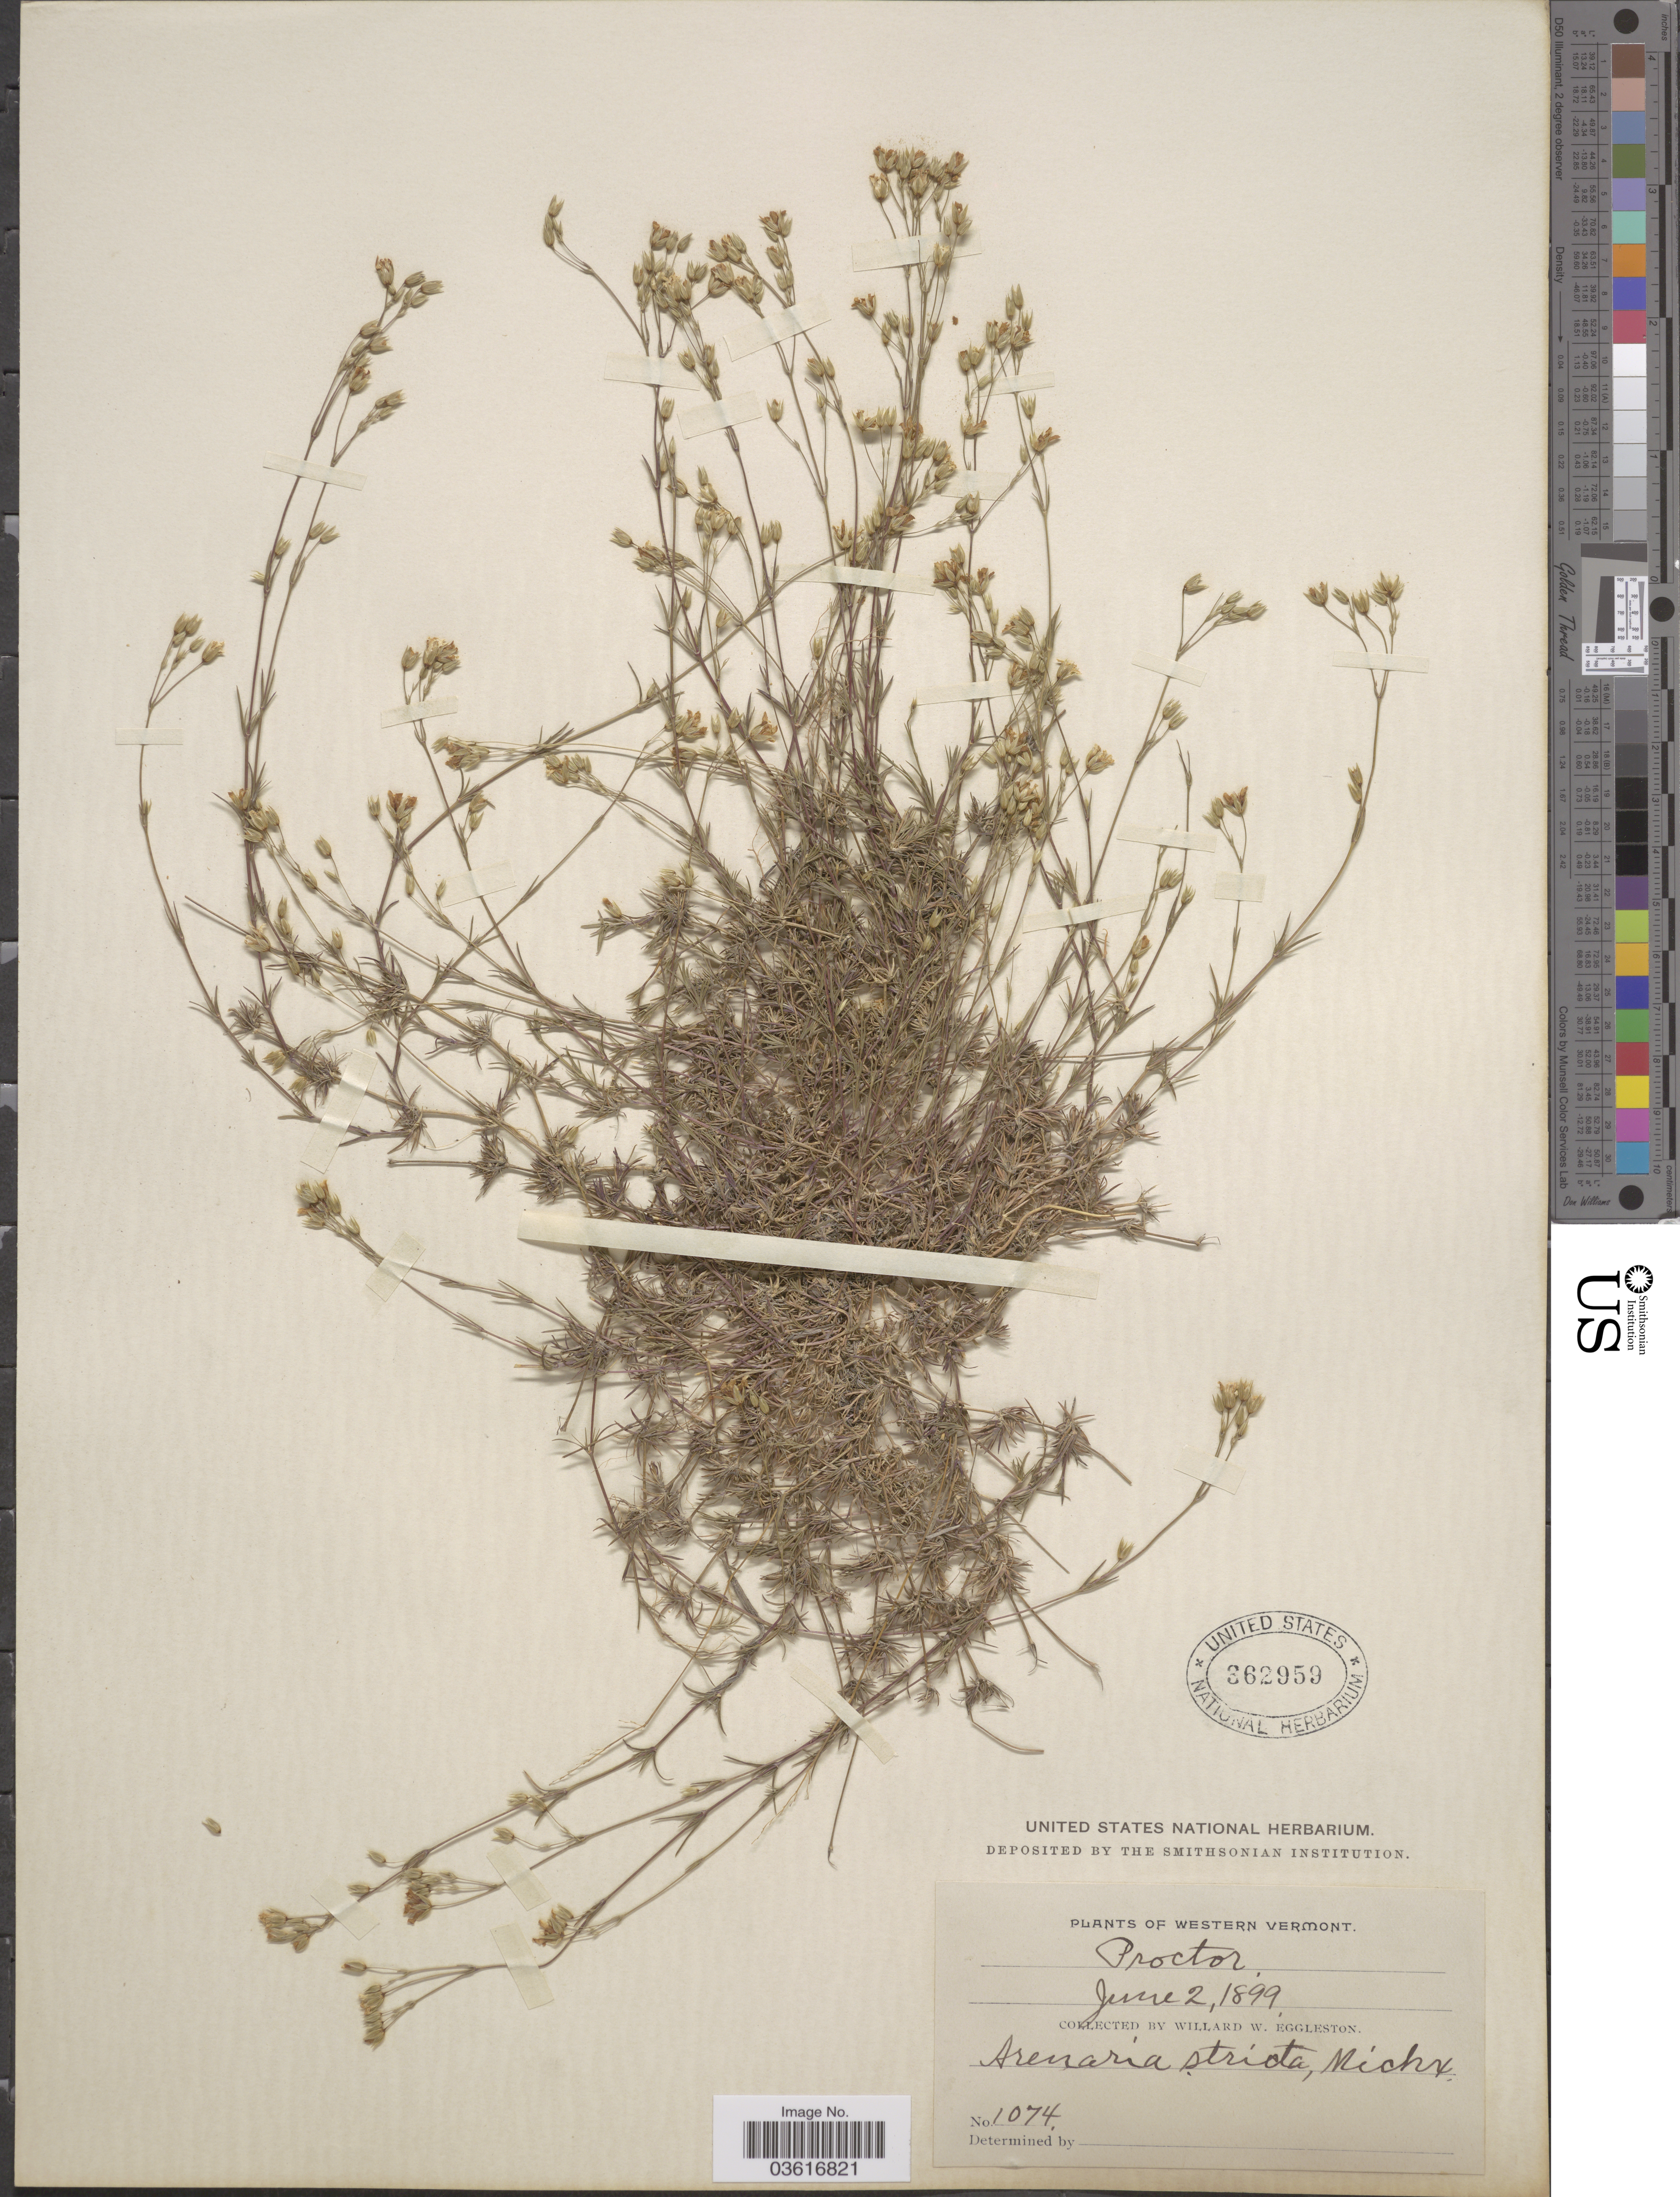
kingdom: Plantae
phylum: Tracheophyta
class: Magnoliopsida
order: Caryophyllales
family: Caryophyllaceae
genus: Minuartia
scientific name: Minuartia stricta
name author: (Sw.) Hiern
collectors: W. W. Eggleston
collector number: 1074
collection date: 1899-06-02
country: United States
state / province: Vermont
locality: Western Vermont. Proctor.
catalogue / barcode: US 362959